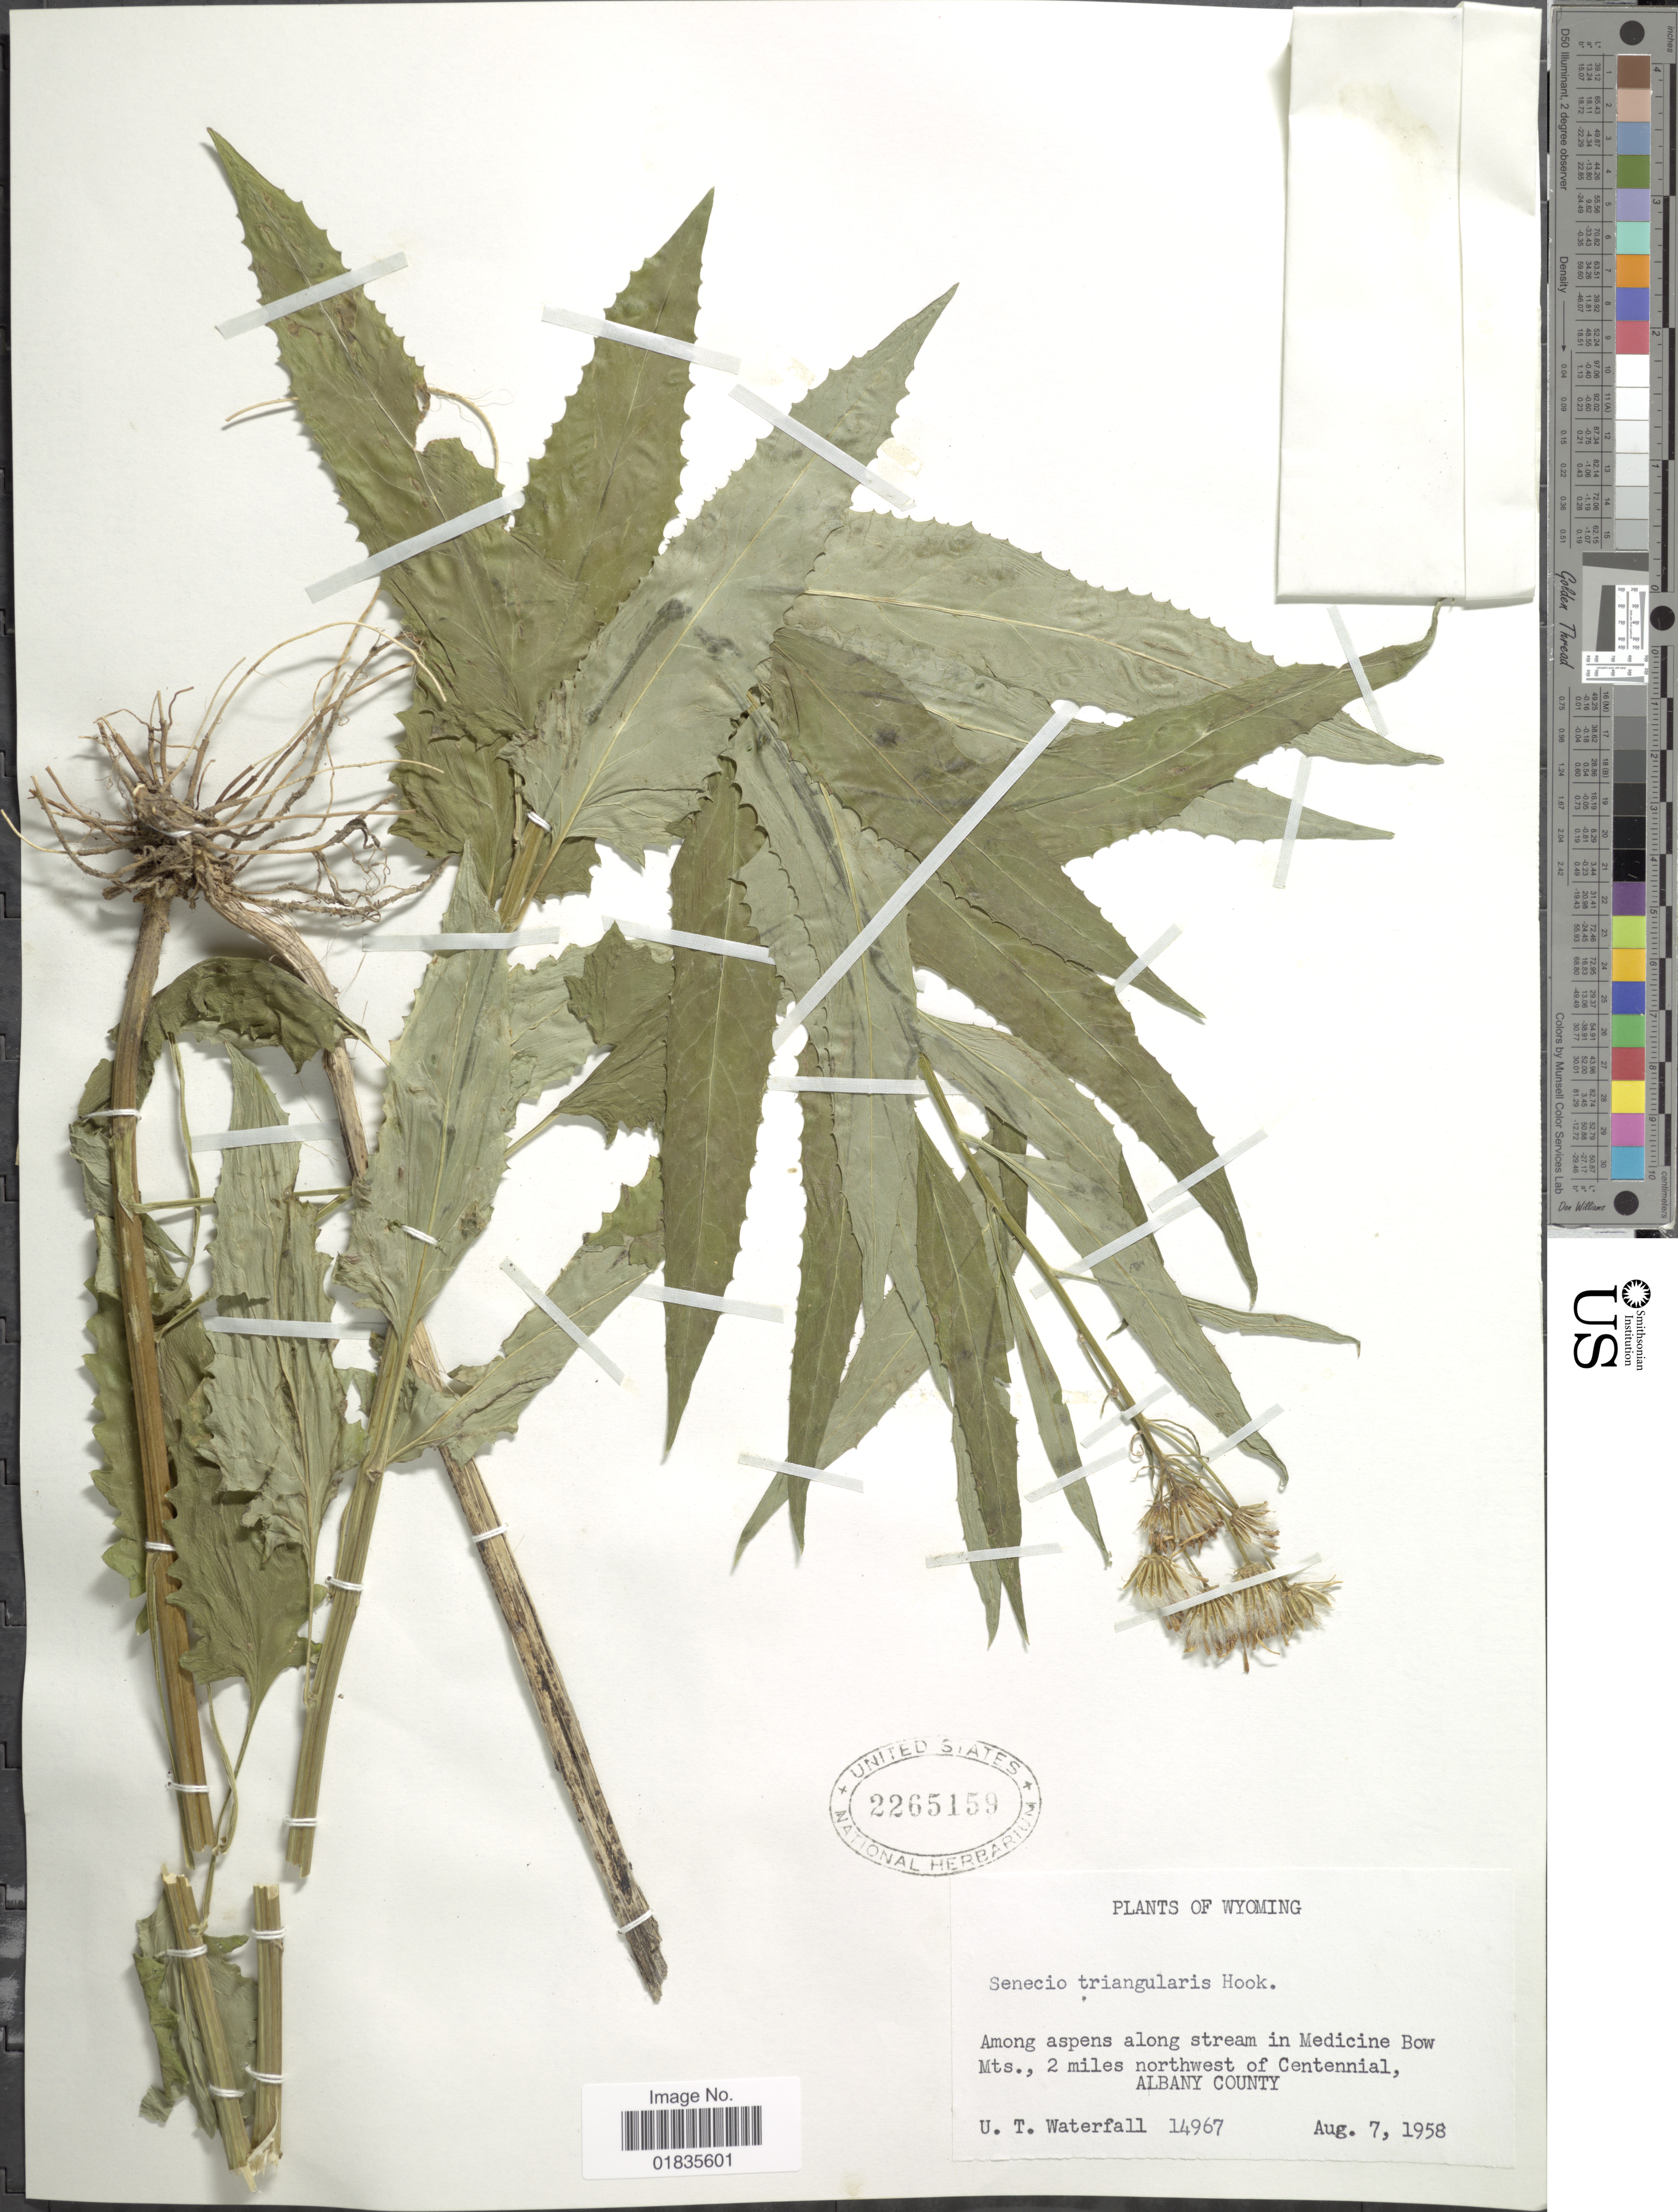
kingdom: Plantae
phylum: Tracheophyta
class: Magnoliopsida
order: Asterales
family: Asteraceae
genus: Senecio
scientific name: Senecio triangularis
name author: Hook.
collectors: U. T. Waterfall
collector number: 14967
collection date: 1958-08-07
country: United States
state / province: Wyoming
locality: Among aspens along stream in Medicine Bow Mtds., 2 miles northwest of Centennial, Albany County.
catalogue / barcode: US 2265159